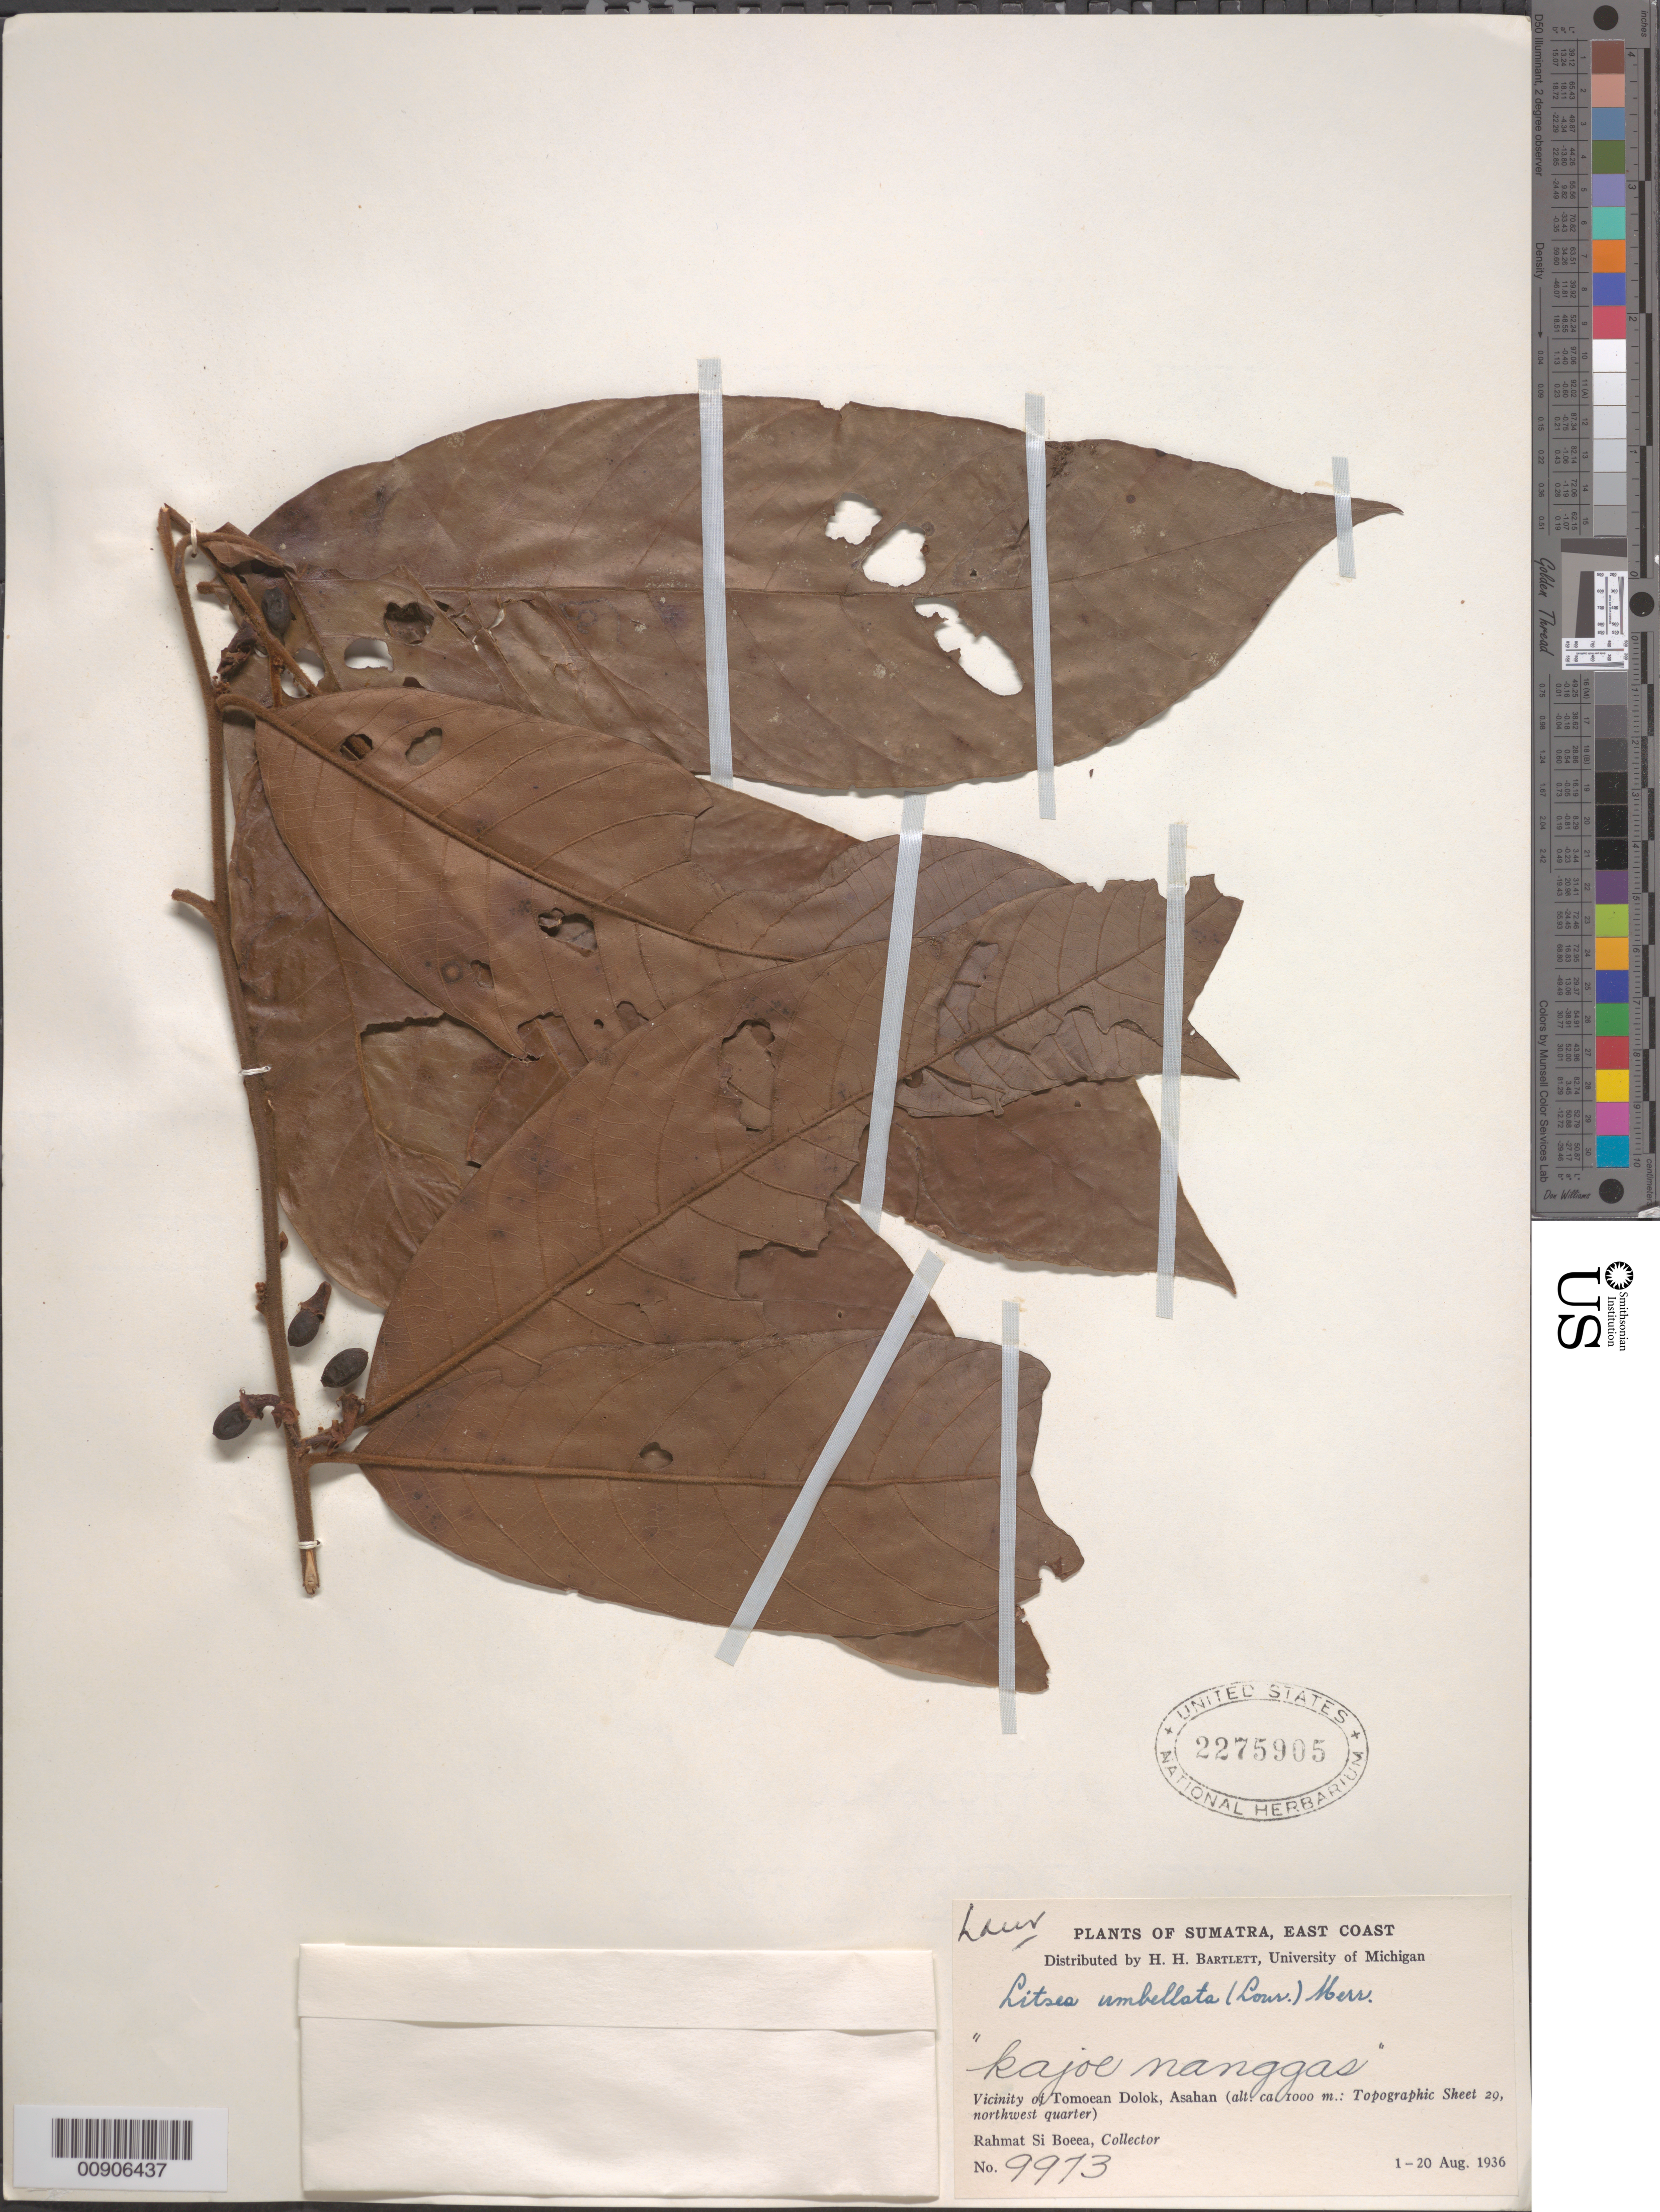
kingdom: Plantae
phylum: Tracheophyta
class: Magnoliopsida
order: Laurales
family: Lauraceae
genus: Litsea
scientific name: Litsea umbellata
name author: Merr.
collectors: Rahmat Si Boeea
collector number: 9973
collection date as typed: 01 Aug 1936 to 20 Aug 1936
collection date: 1936-08-01/1936-08-20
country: Indonesia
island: Sumatra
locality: Vicinity of Tomoean Dolok, Asahan; Topographic Sheet 29, NW quarter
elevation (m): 1000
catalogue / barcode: US 2275905